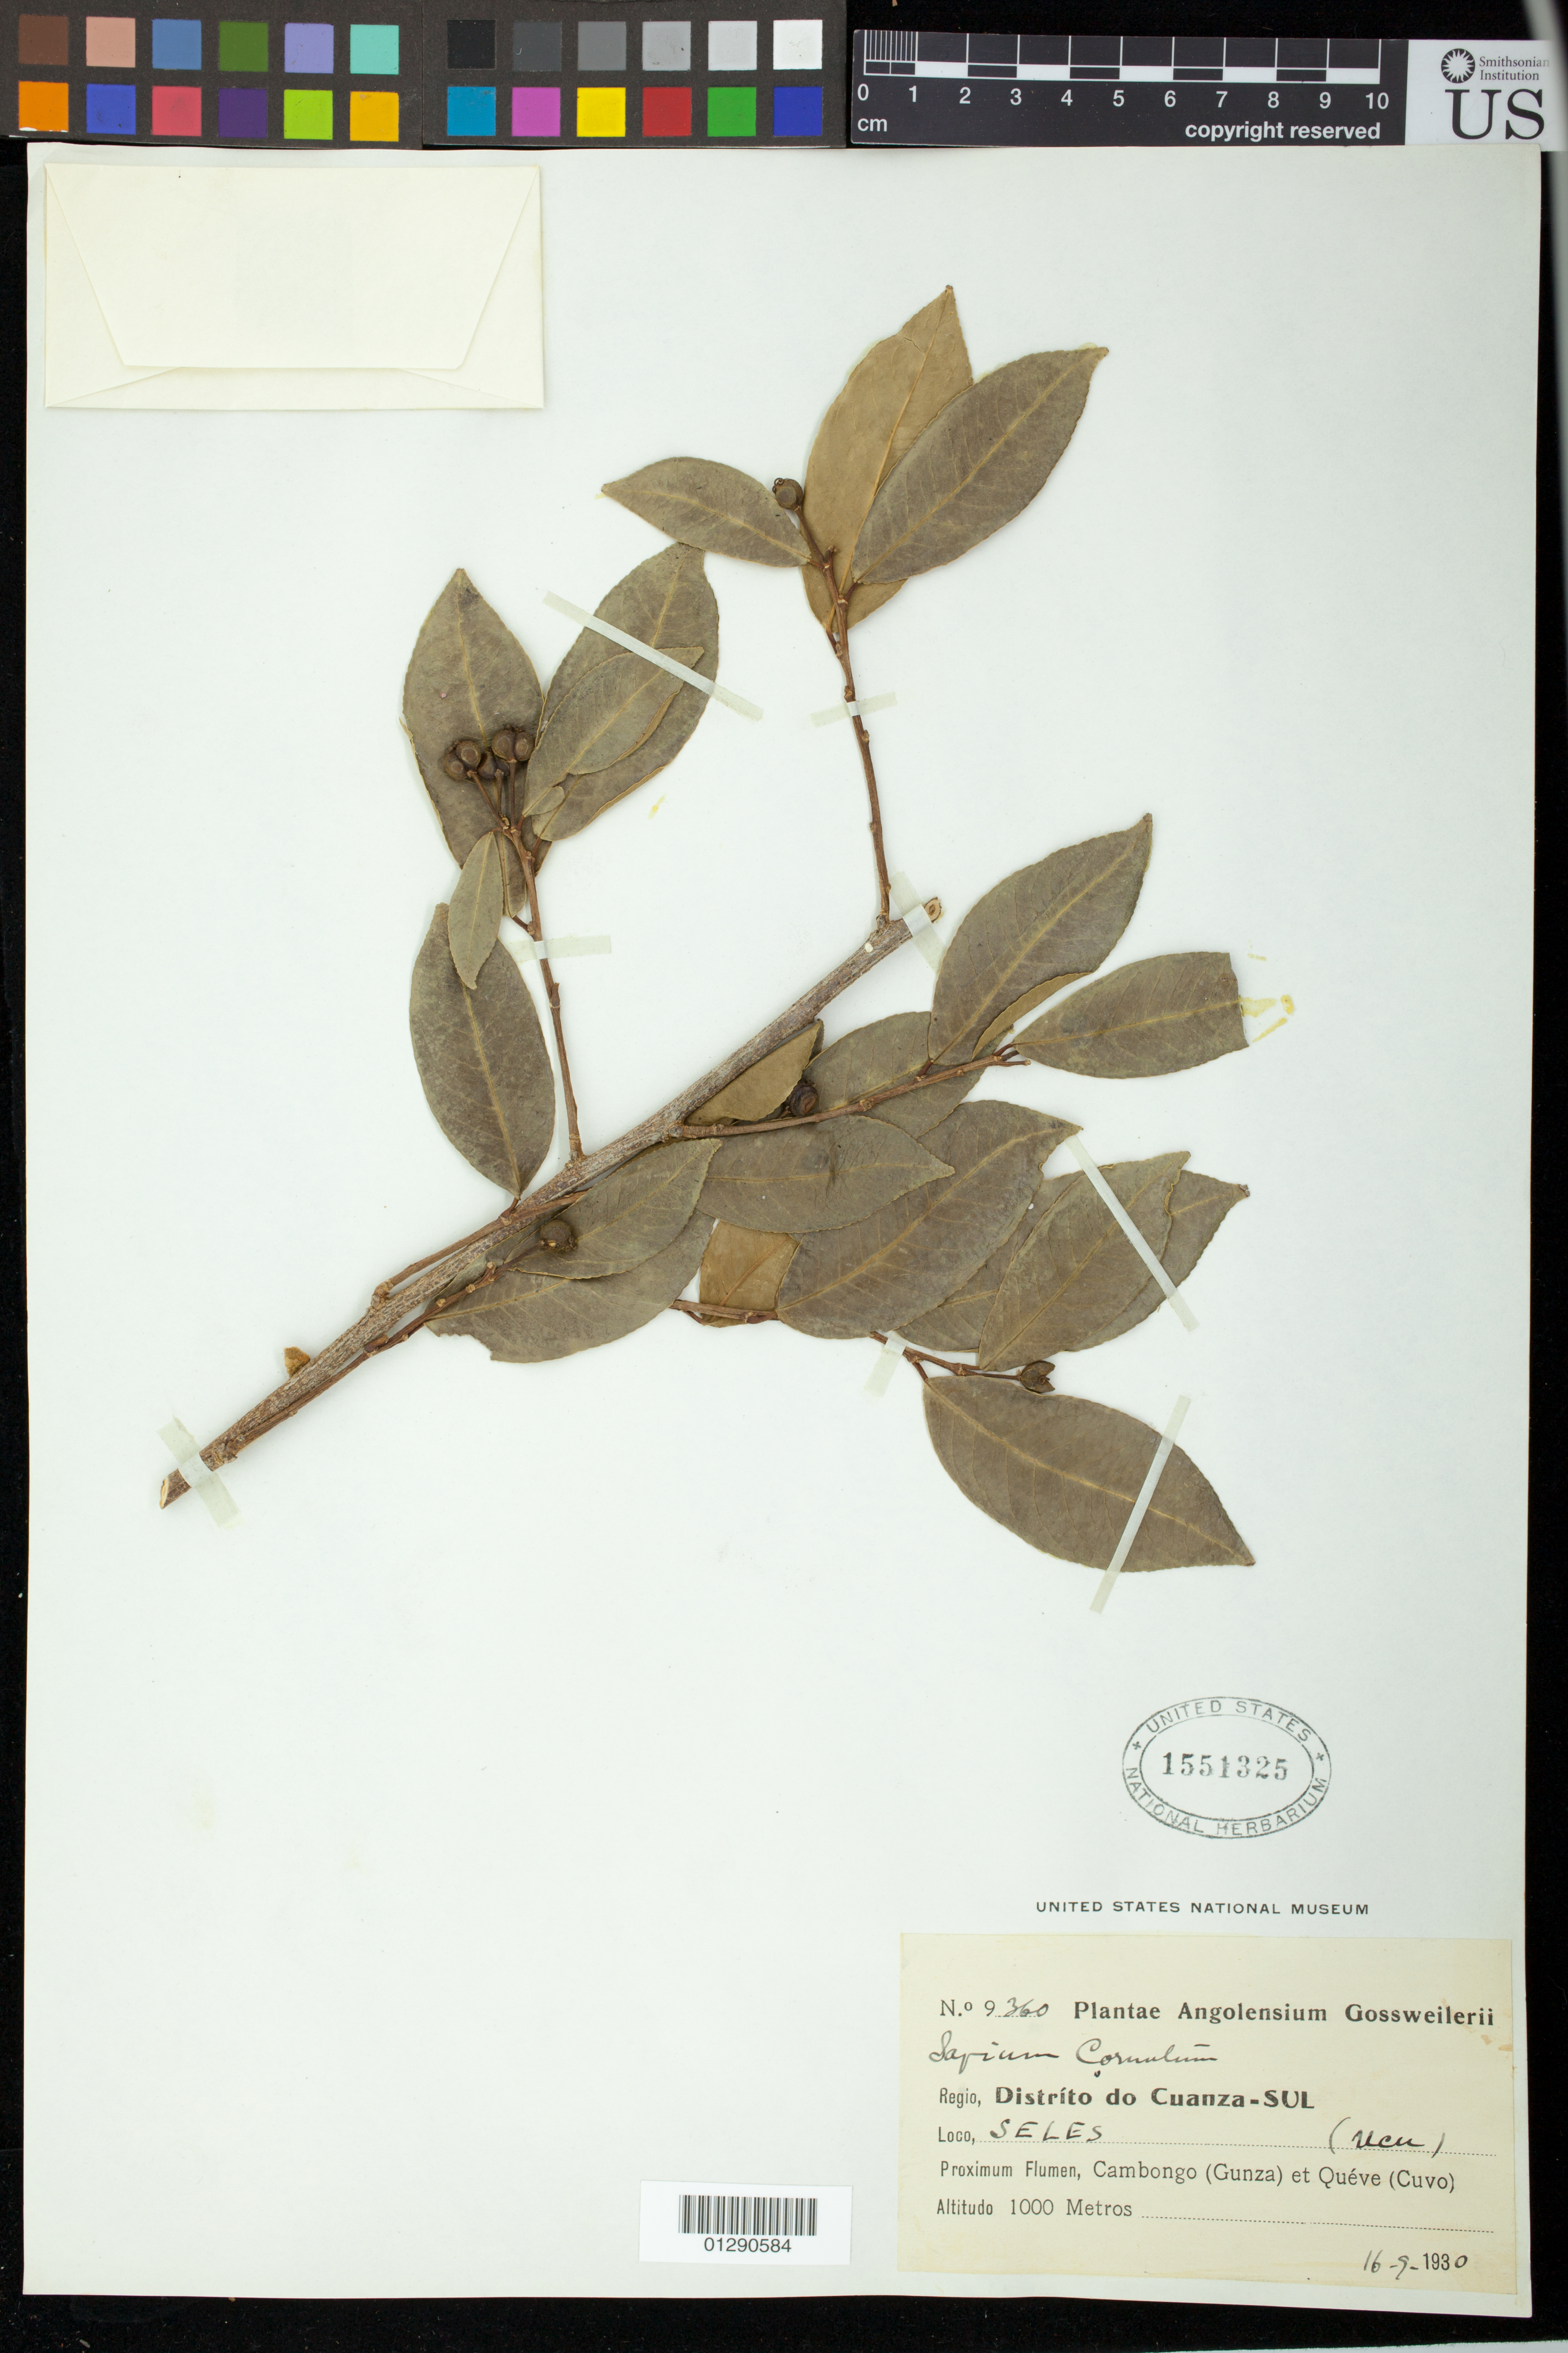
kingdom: Plantae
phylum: Tracheophyta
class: Magnoliopsida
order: Malpighiales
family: Euphorbiaceae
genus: Sapium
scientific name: Sapium cornutum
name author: Pax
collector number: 9360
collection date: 1930-09-16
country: Angola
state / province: Cuanza Sul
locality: Seles (Ucu),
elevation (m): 1000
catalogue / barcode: US 1551325